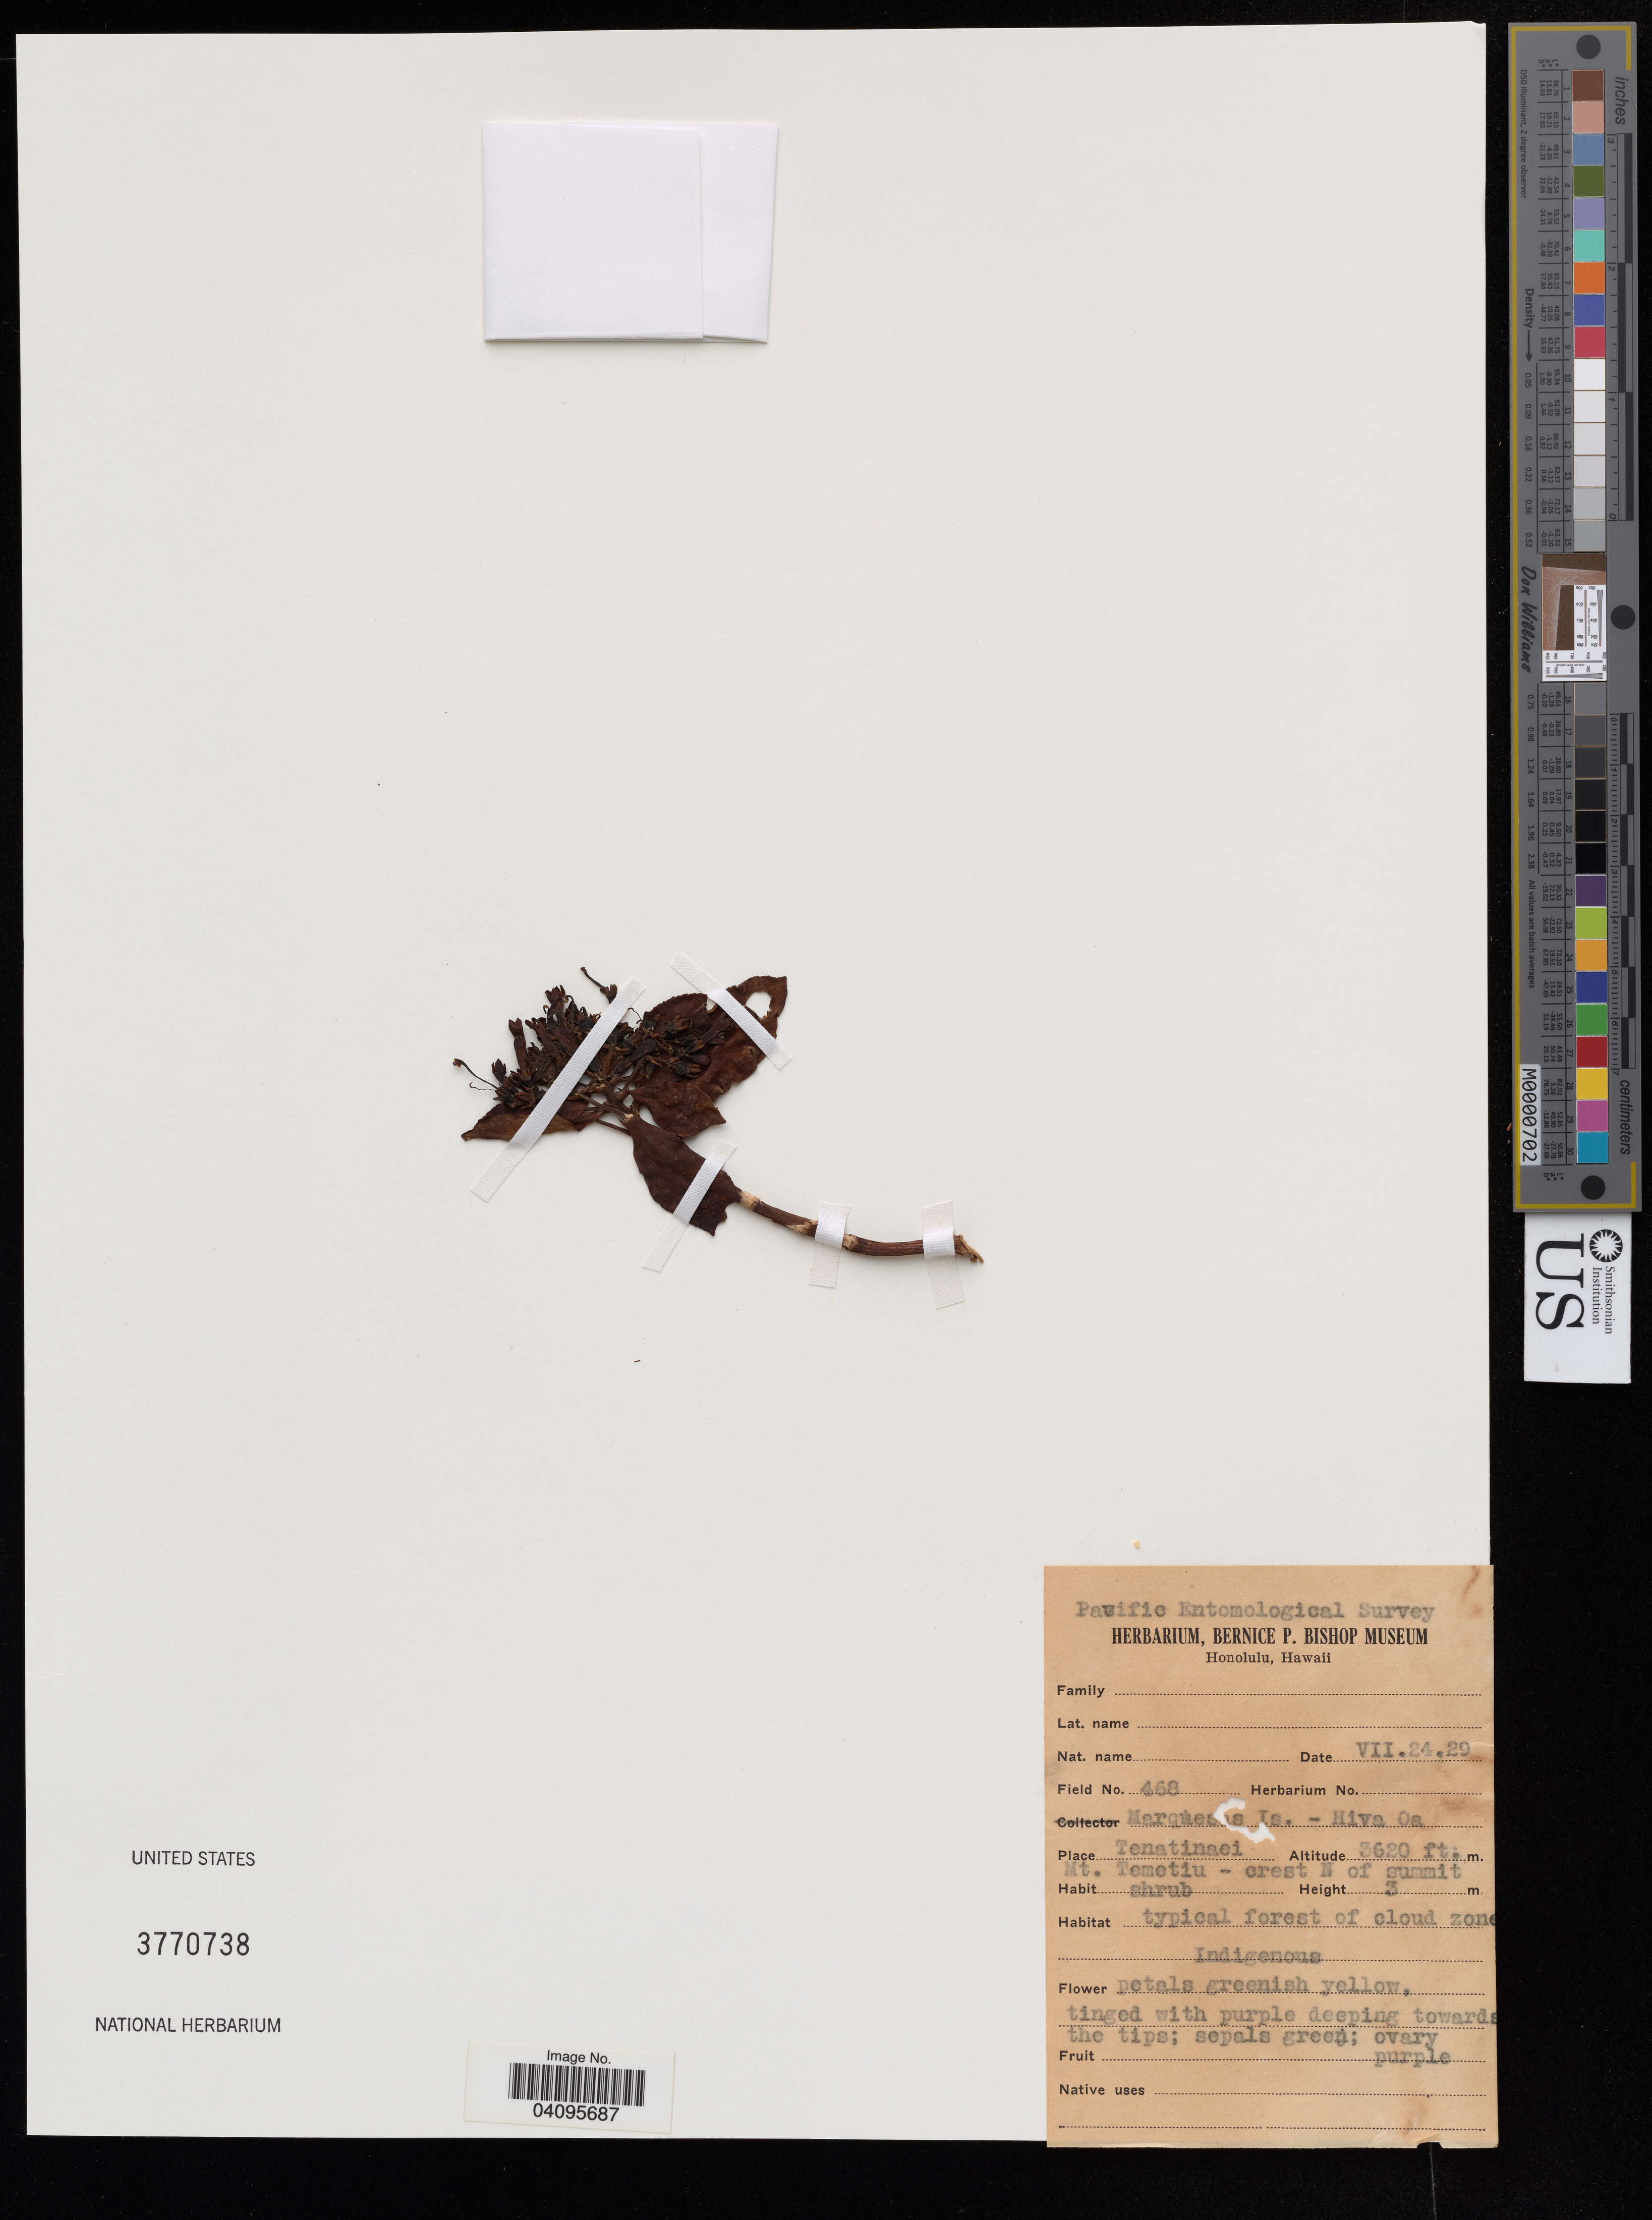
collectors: A. M. Adamson & E. P. Mumford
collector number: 468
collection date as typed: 24 July 1929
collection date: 1929-07-24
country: French Polynesia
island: Hiva Oa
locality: Tenatinaei, crest N of summit of Mt. Temetiu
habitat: Forest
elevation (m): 1103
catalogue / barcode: US 3770738